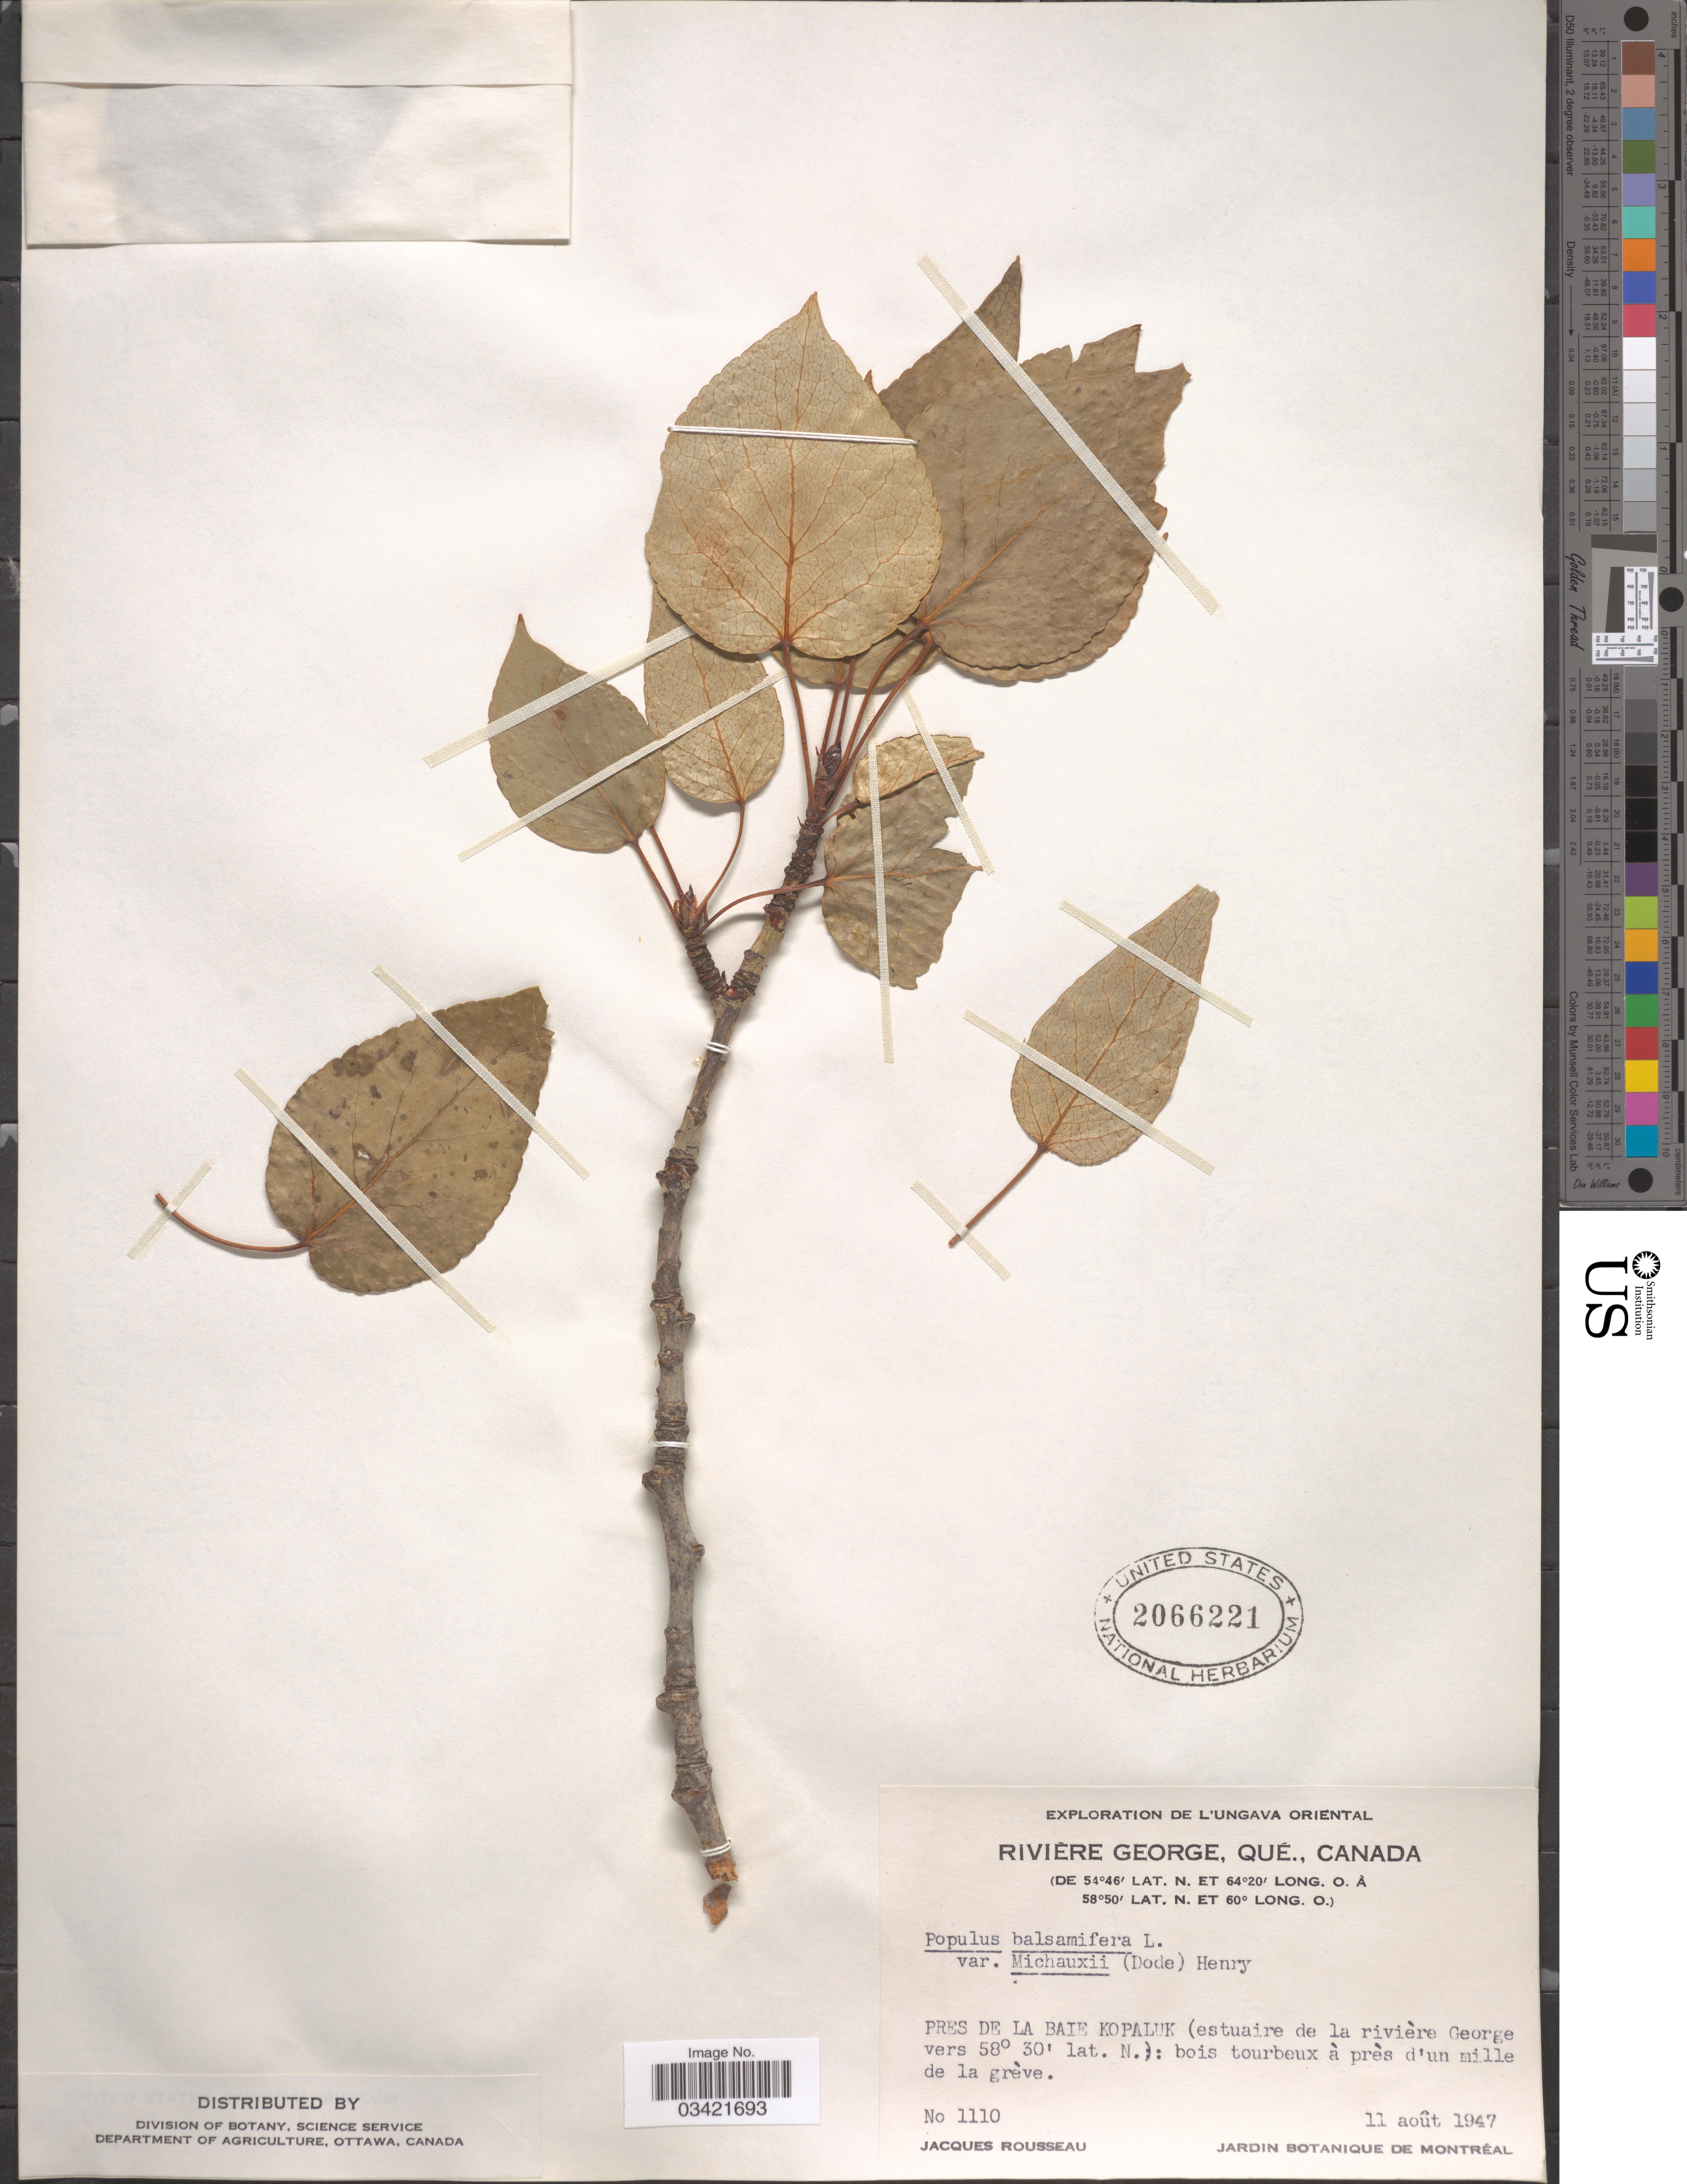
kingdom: Plantae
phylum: Tracheophyta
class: Magnoliopsida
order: Malpighiales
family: Salicaceae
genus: Populus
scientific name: Populus balsamifera var. subcordata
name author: Hyl.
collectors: J. Rousseau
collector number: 1110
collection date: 1947-08-11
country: Canada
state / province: Quebec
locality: Rivière George. Pres De La Baie Kopaluk (estuaire de la rivière George): bois tourbeux à près d'un mille de la grève.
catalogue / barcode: US 2066221